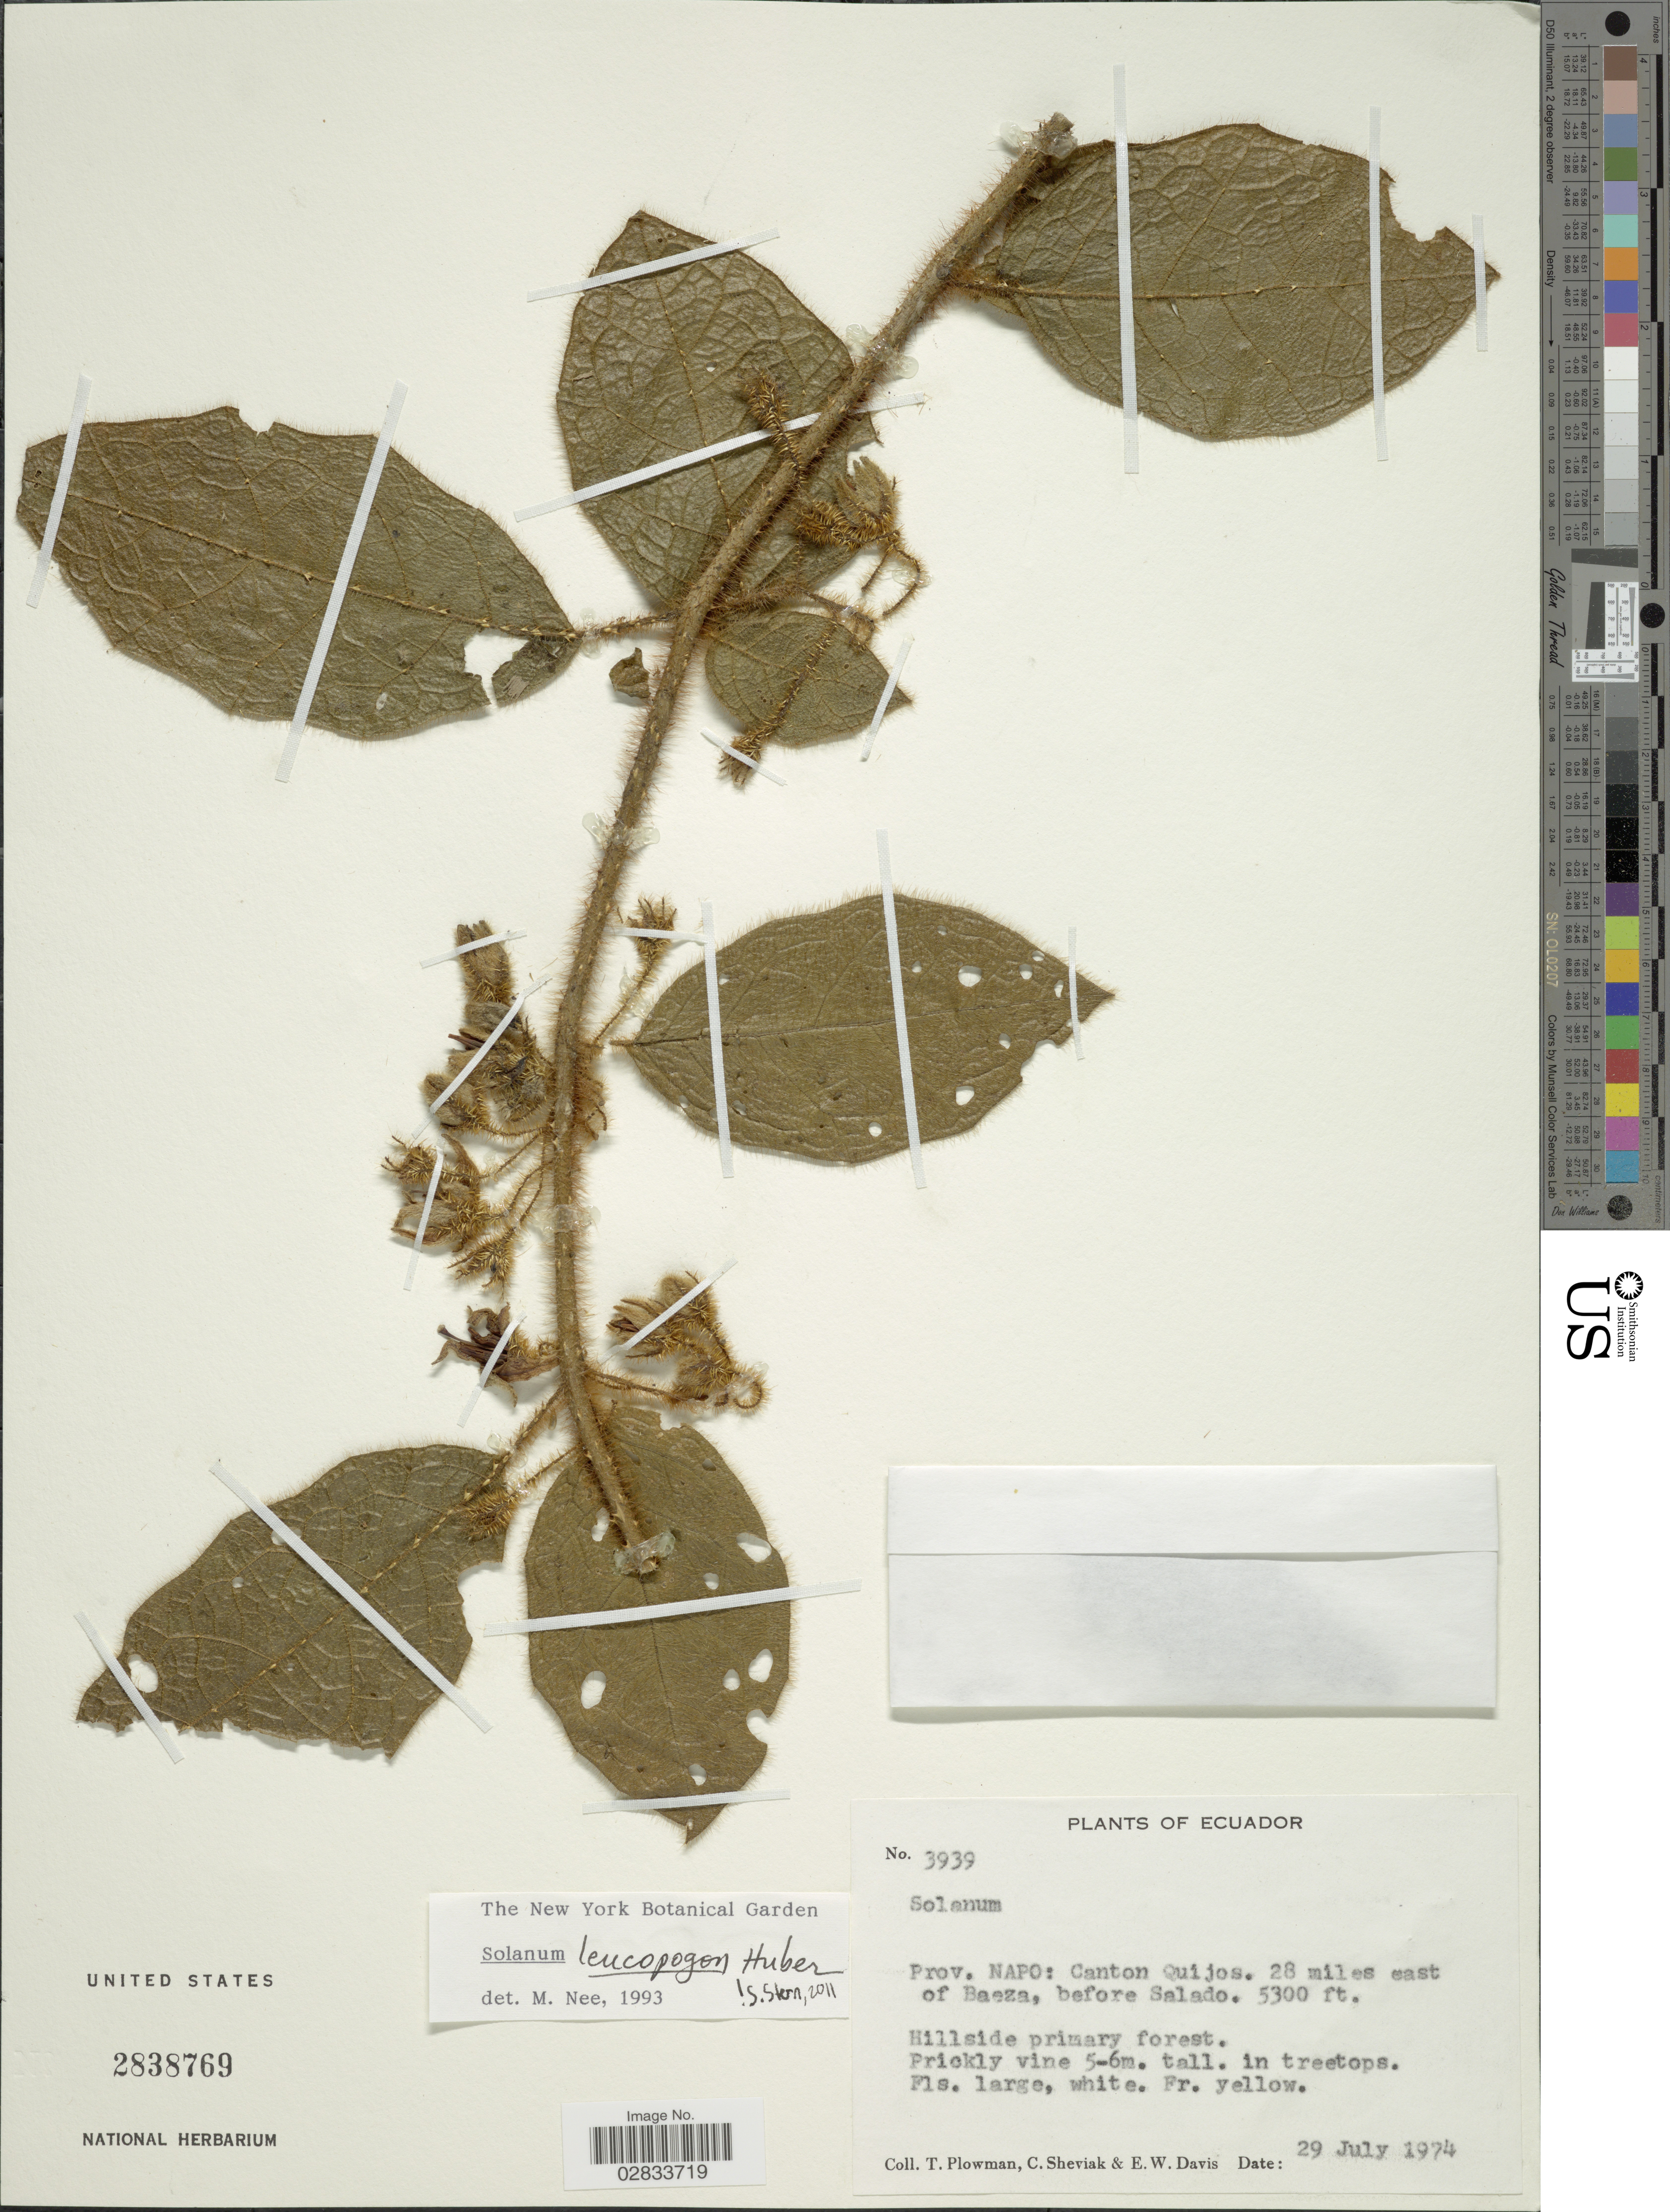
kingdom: Plantae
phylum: Tracheophyta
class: Magnoliopsida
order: Solanales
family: Solanaceae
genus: Solanum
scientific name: Solanum leucopogon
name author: Huber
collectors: T. Plowman, C. J. Sheviak & E. W. Davis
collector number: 3939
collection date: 1974-07-29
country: Ecuador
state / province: Napo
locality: Prov. Napo: Canton Quijos, 28 miles east of Baeza, before Salado.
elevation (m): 1615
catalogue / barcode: US 2838769